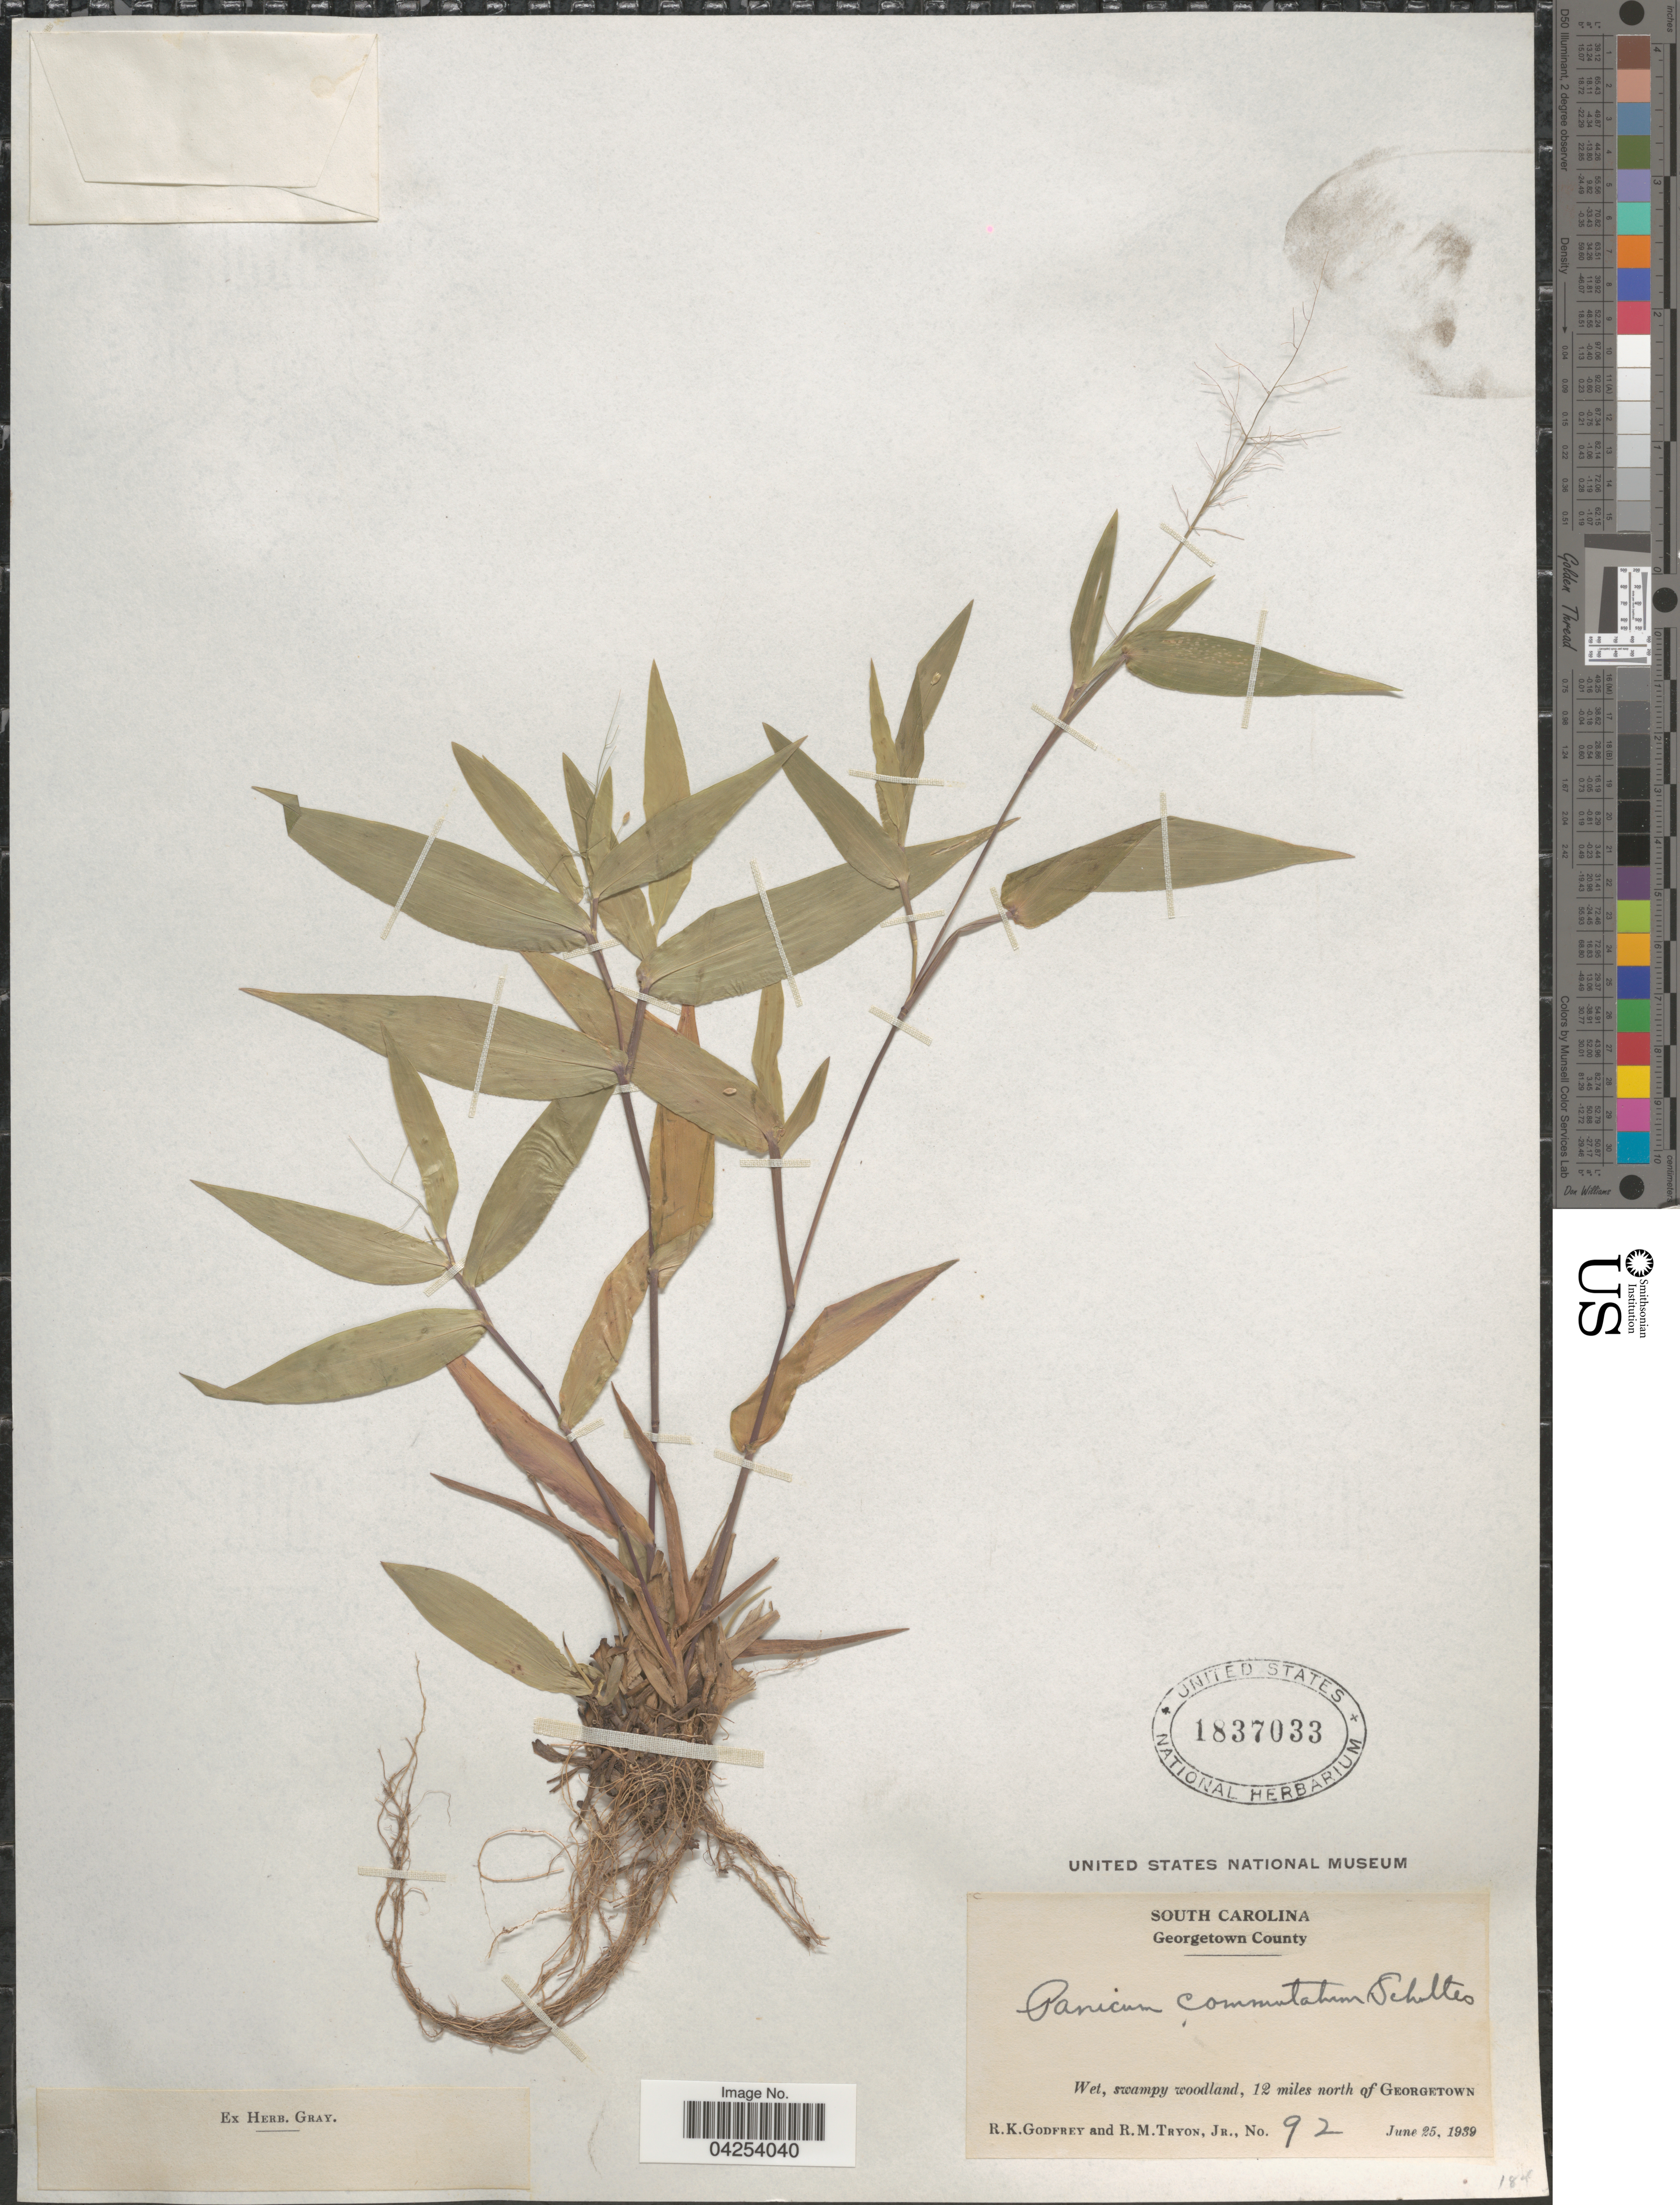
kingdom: Plantae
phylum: Tracheophyta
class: Liliopsida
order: Poales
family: Poaceae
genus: Dichanthelium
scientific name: Dichanthelium commutatum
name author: (Schult.) Gould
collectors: R. K. Godfrey & R. Tryon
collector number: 92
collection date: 1939-06-25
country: United States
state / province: South Carolina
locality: Georgetown County. Wet, swampy woodland, 12 miles north of Georgetown.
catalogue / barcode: US 1837033